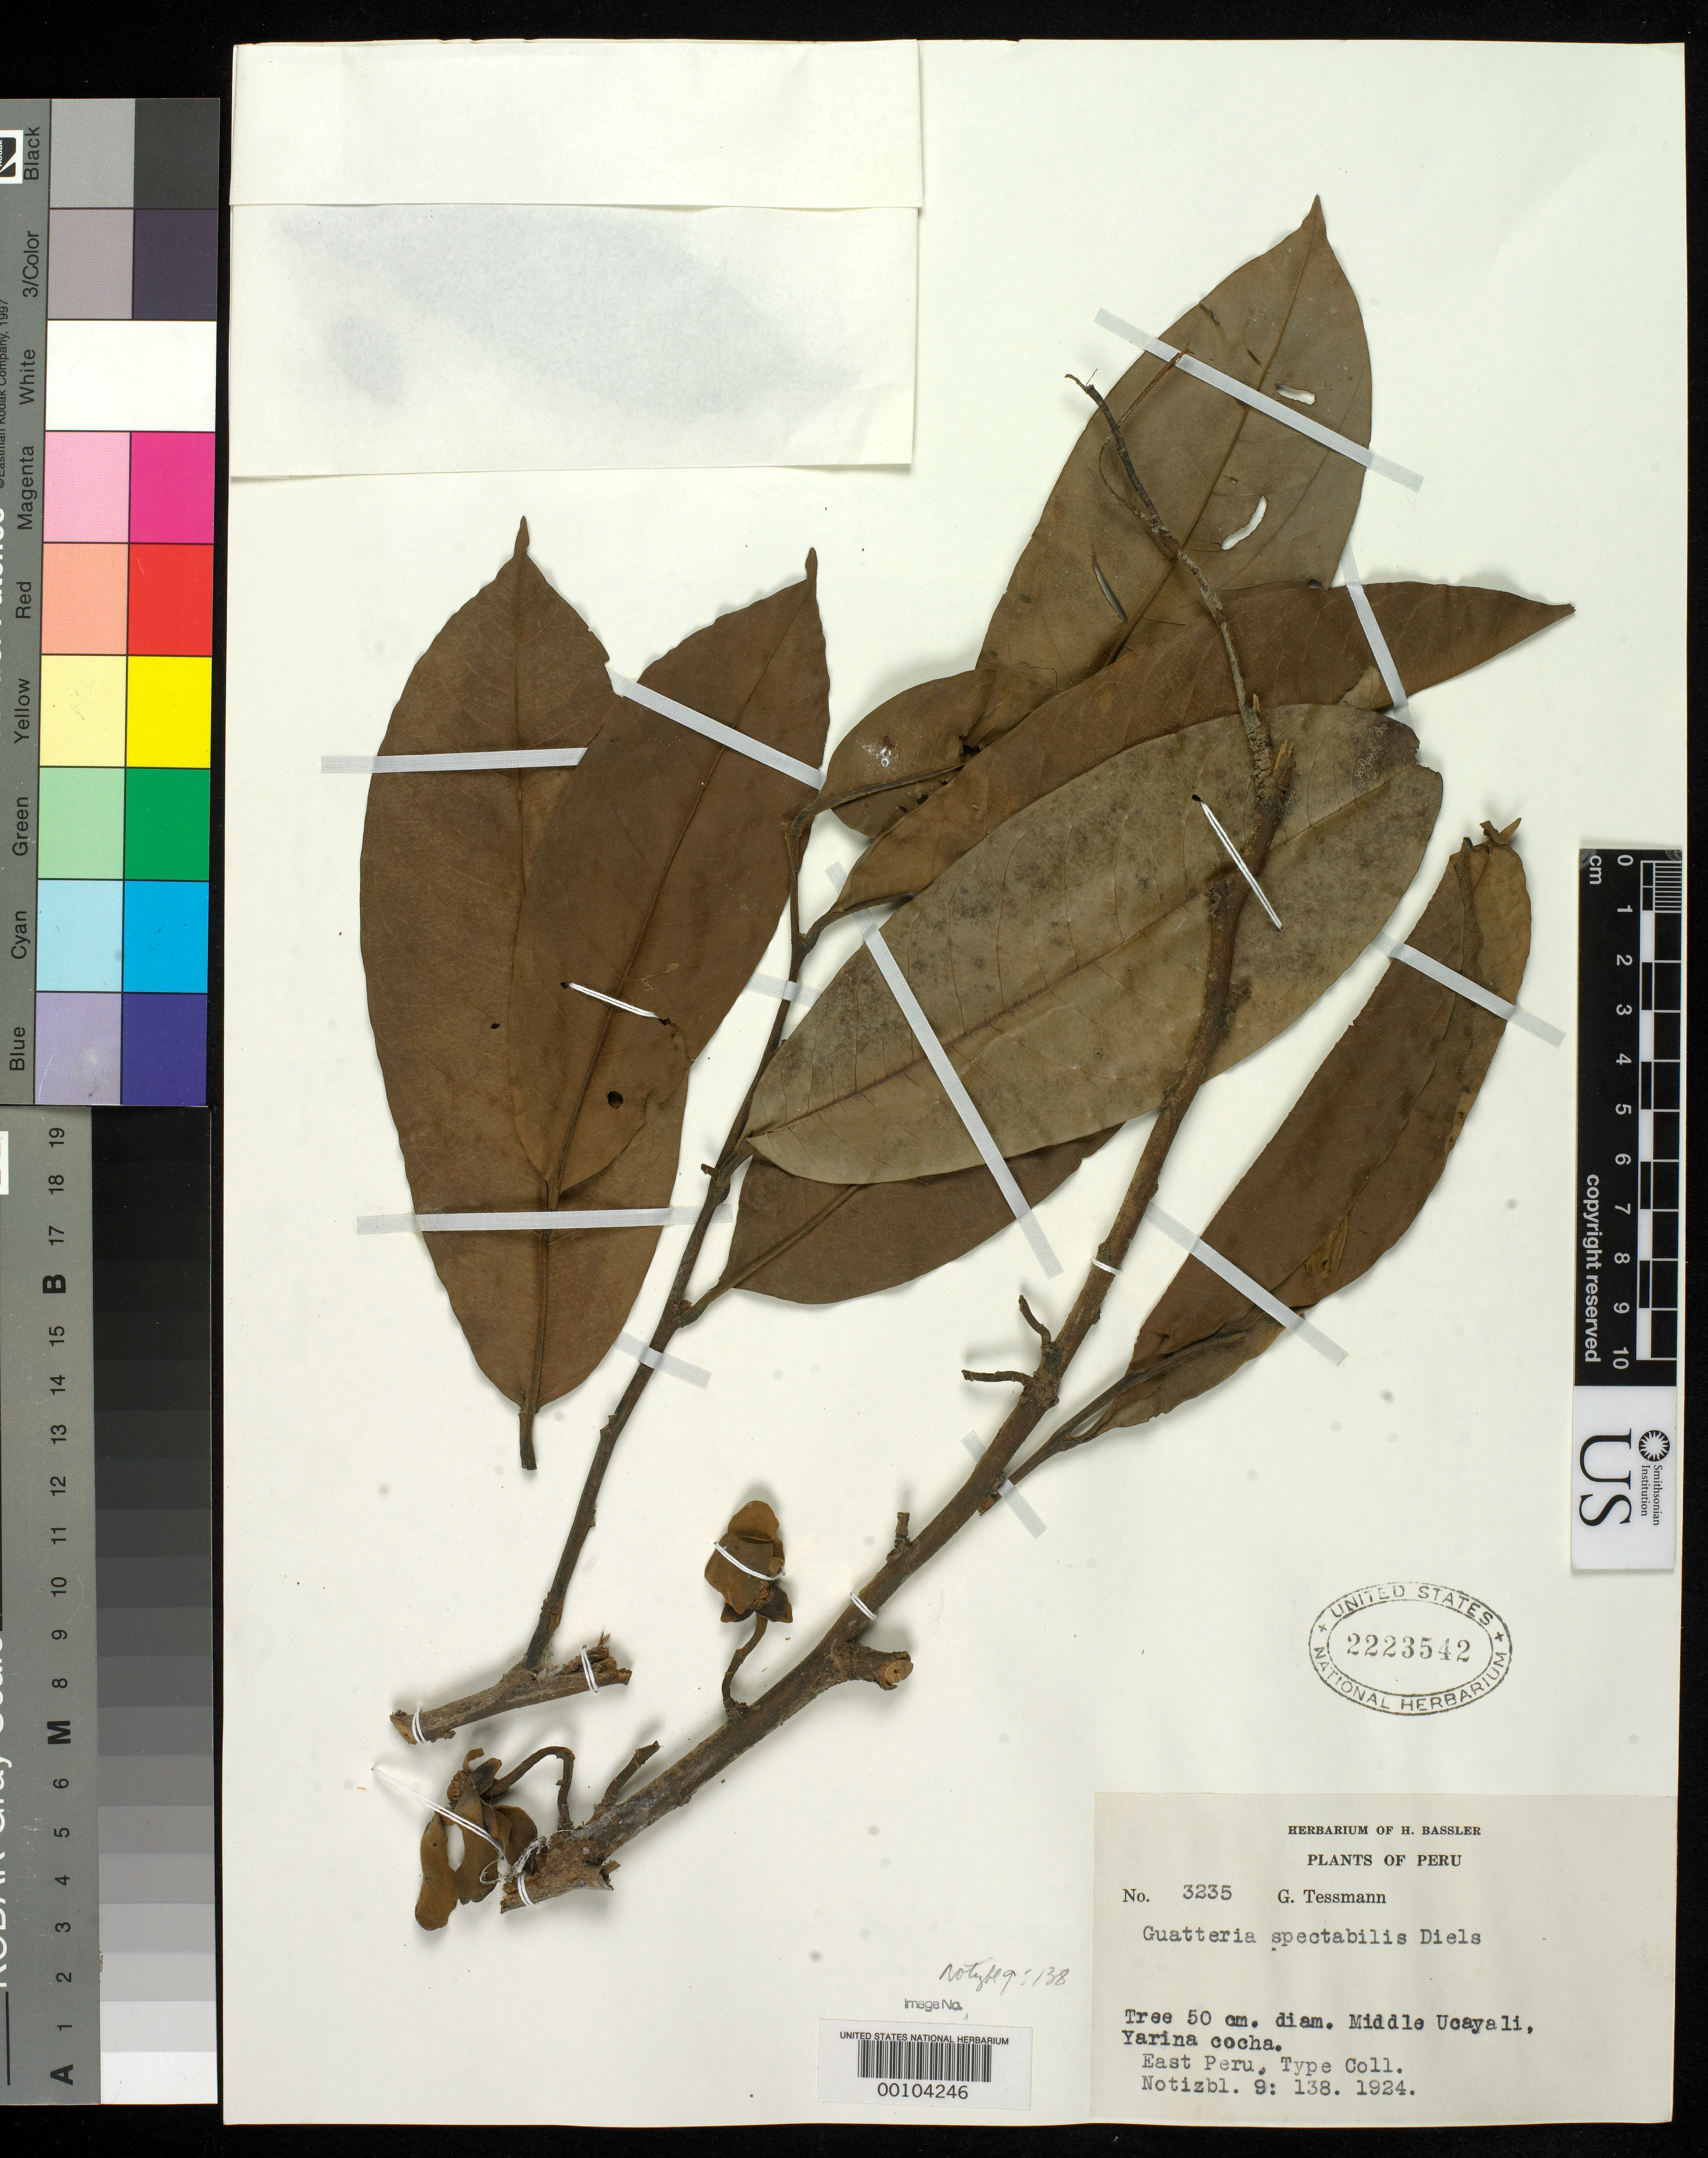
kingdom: Plantae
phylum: Tracheophyta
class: Magnoliopsida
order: Magnoliales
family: Annonaceae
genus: Guatteria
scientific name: Guatteria spectabilis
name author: Diels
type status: Isotype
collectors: G. Tessmann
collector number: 3235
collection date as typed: Oct 1923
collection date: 1923-10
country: Peru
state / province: Loreto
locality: Middle Ucayali, Yarina Cocha.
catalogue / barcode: US 2223542